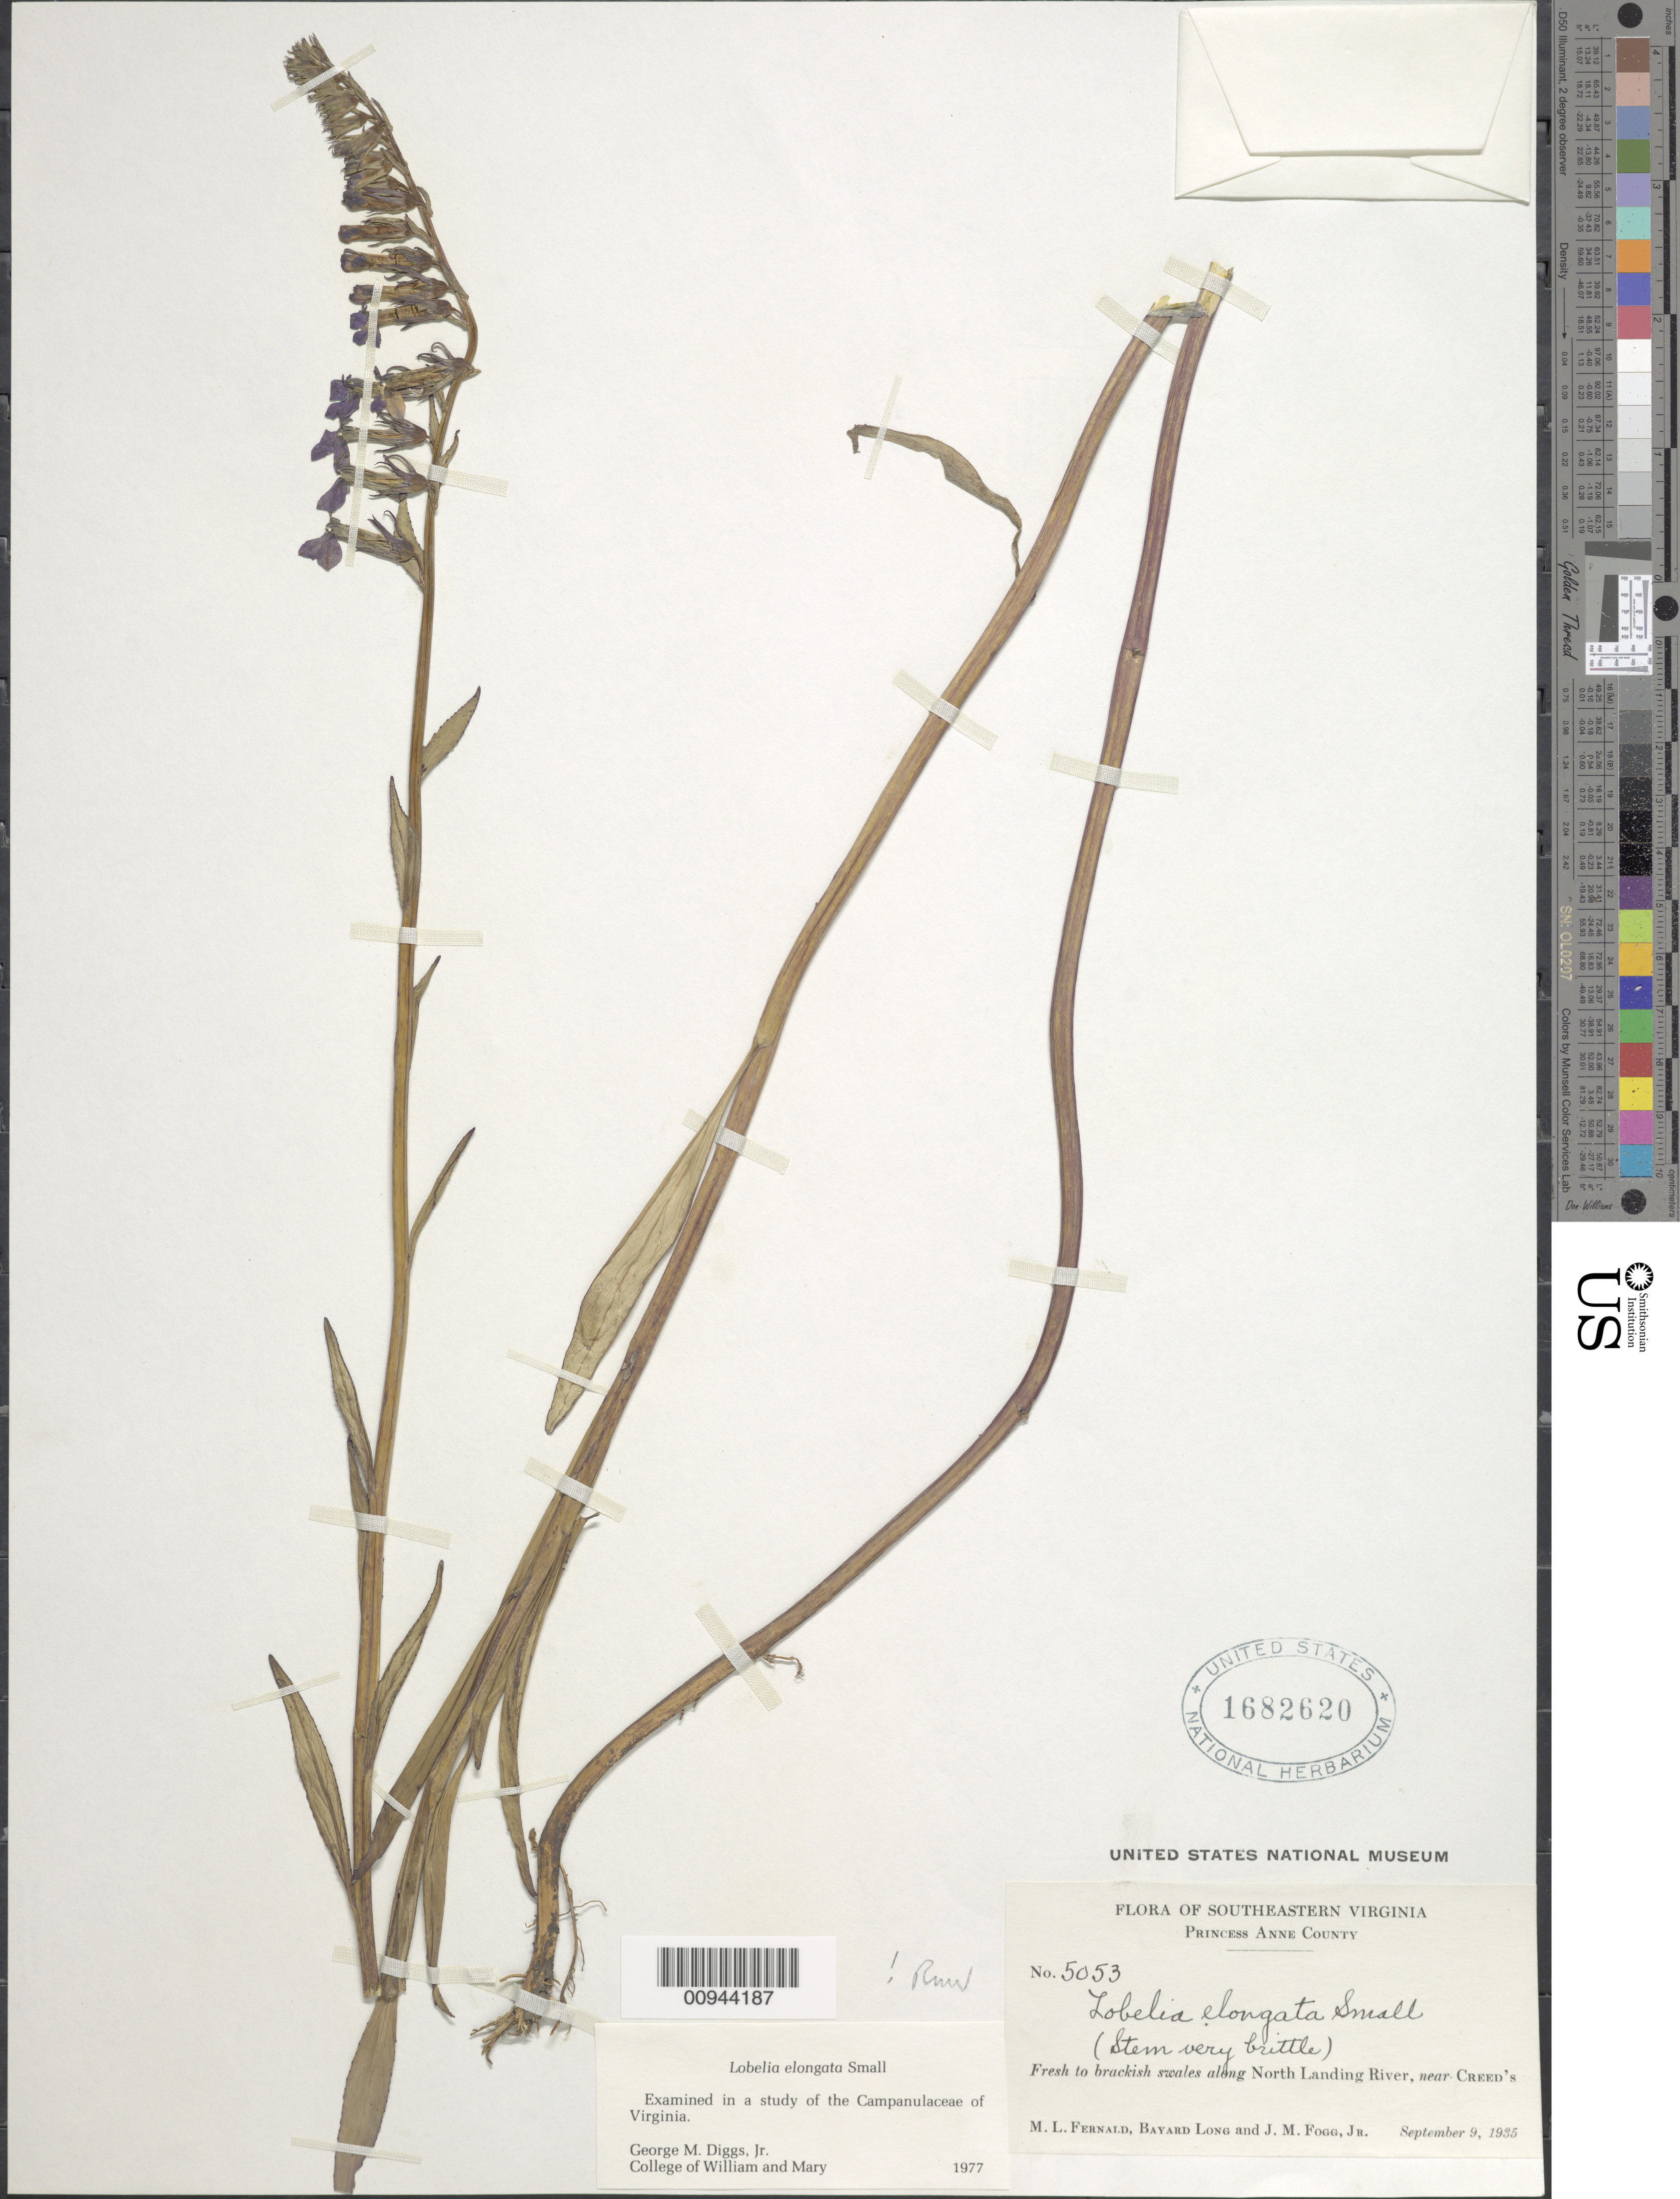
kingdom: Plantae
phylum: Tracheophyta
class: Magnoliopsida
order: Asterales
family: Campanulaceae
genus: Lobelia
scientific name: Lobelia elongata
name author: Small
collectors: M. L. Fernald, B. H. Long & J. Fogg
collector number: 5053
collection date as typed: September 9, 1935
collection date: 1935-09-09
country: United States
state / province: Virginia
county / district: City of Virginia Beach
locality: North Landing River, near Creed's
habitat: fresh to brackish swales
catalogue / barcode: US 1682620